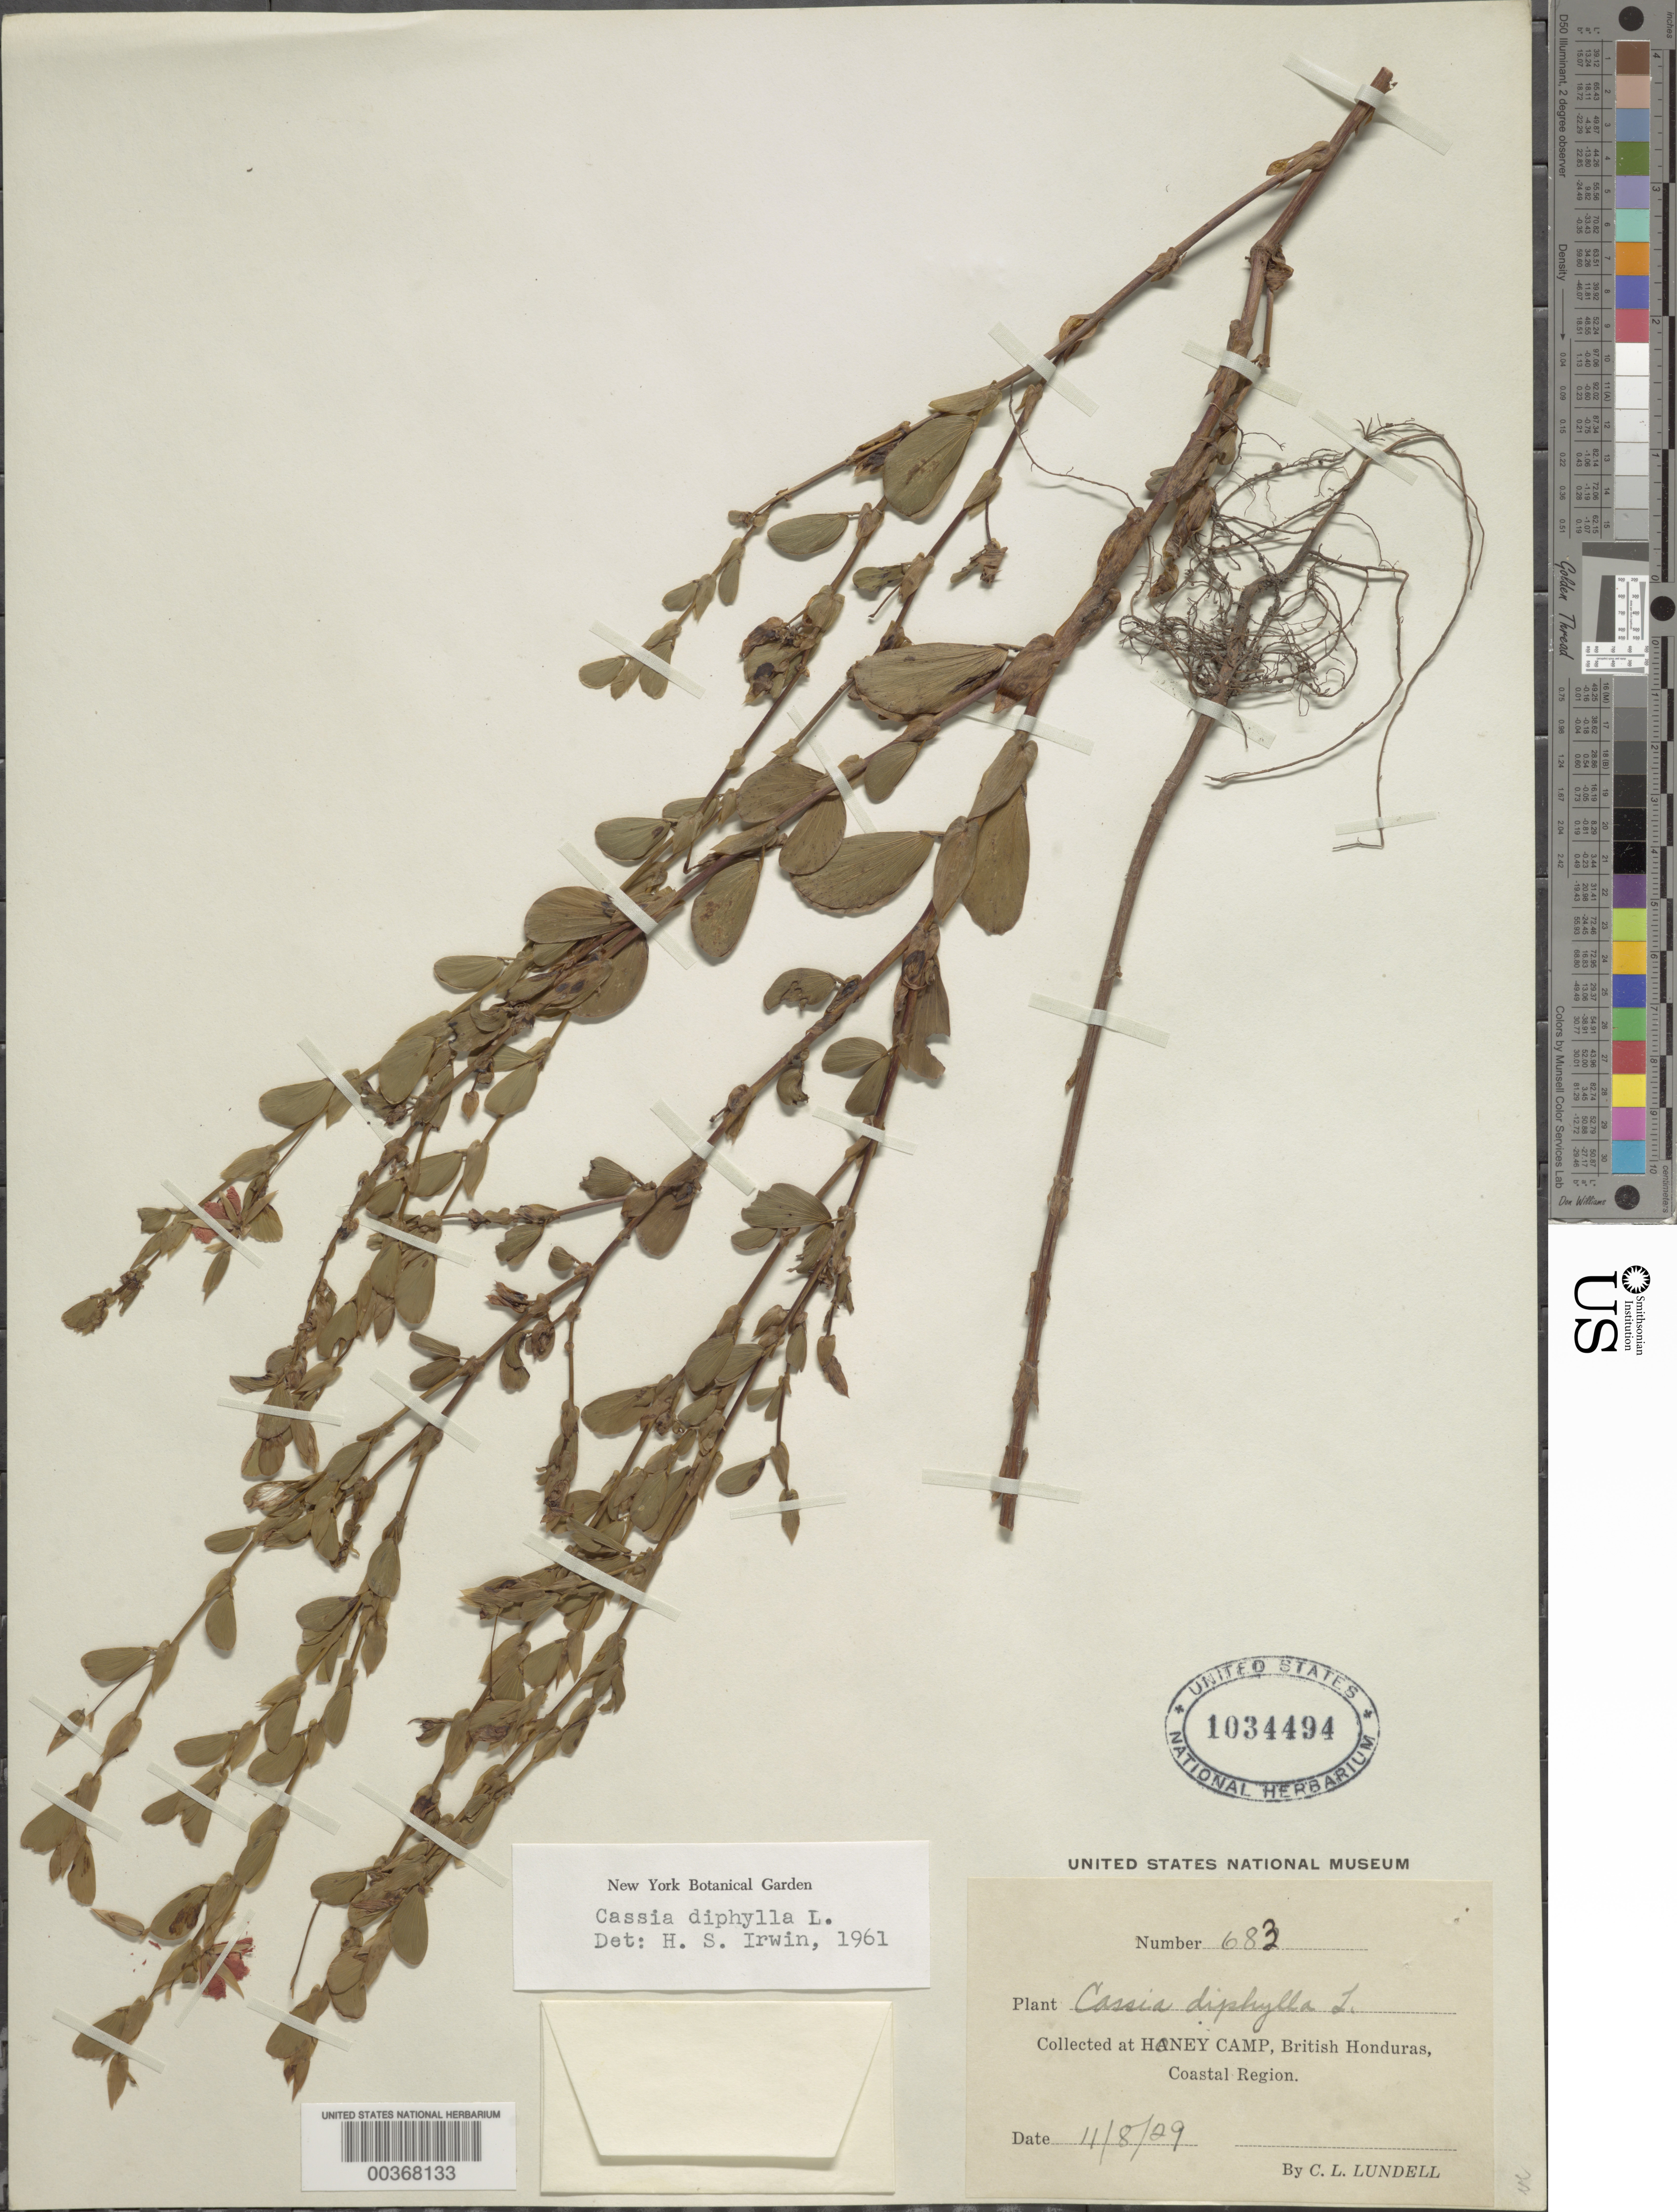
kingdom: Plantae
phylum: Tracheophyta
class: Magnoliopsida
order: Fabales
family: Fabaceae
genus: Chamaecrista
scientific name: Chamaecrista diphylla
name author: (L.) Greene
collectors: C. L. Lundell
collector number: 683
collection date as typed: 08 Nov 1929 or 11 Aug 1929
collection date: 1929-08-11 or 1929-11-08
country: Belize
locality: Honey Camp; coastal region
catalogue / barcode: US 1034494